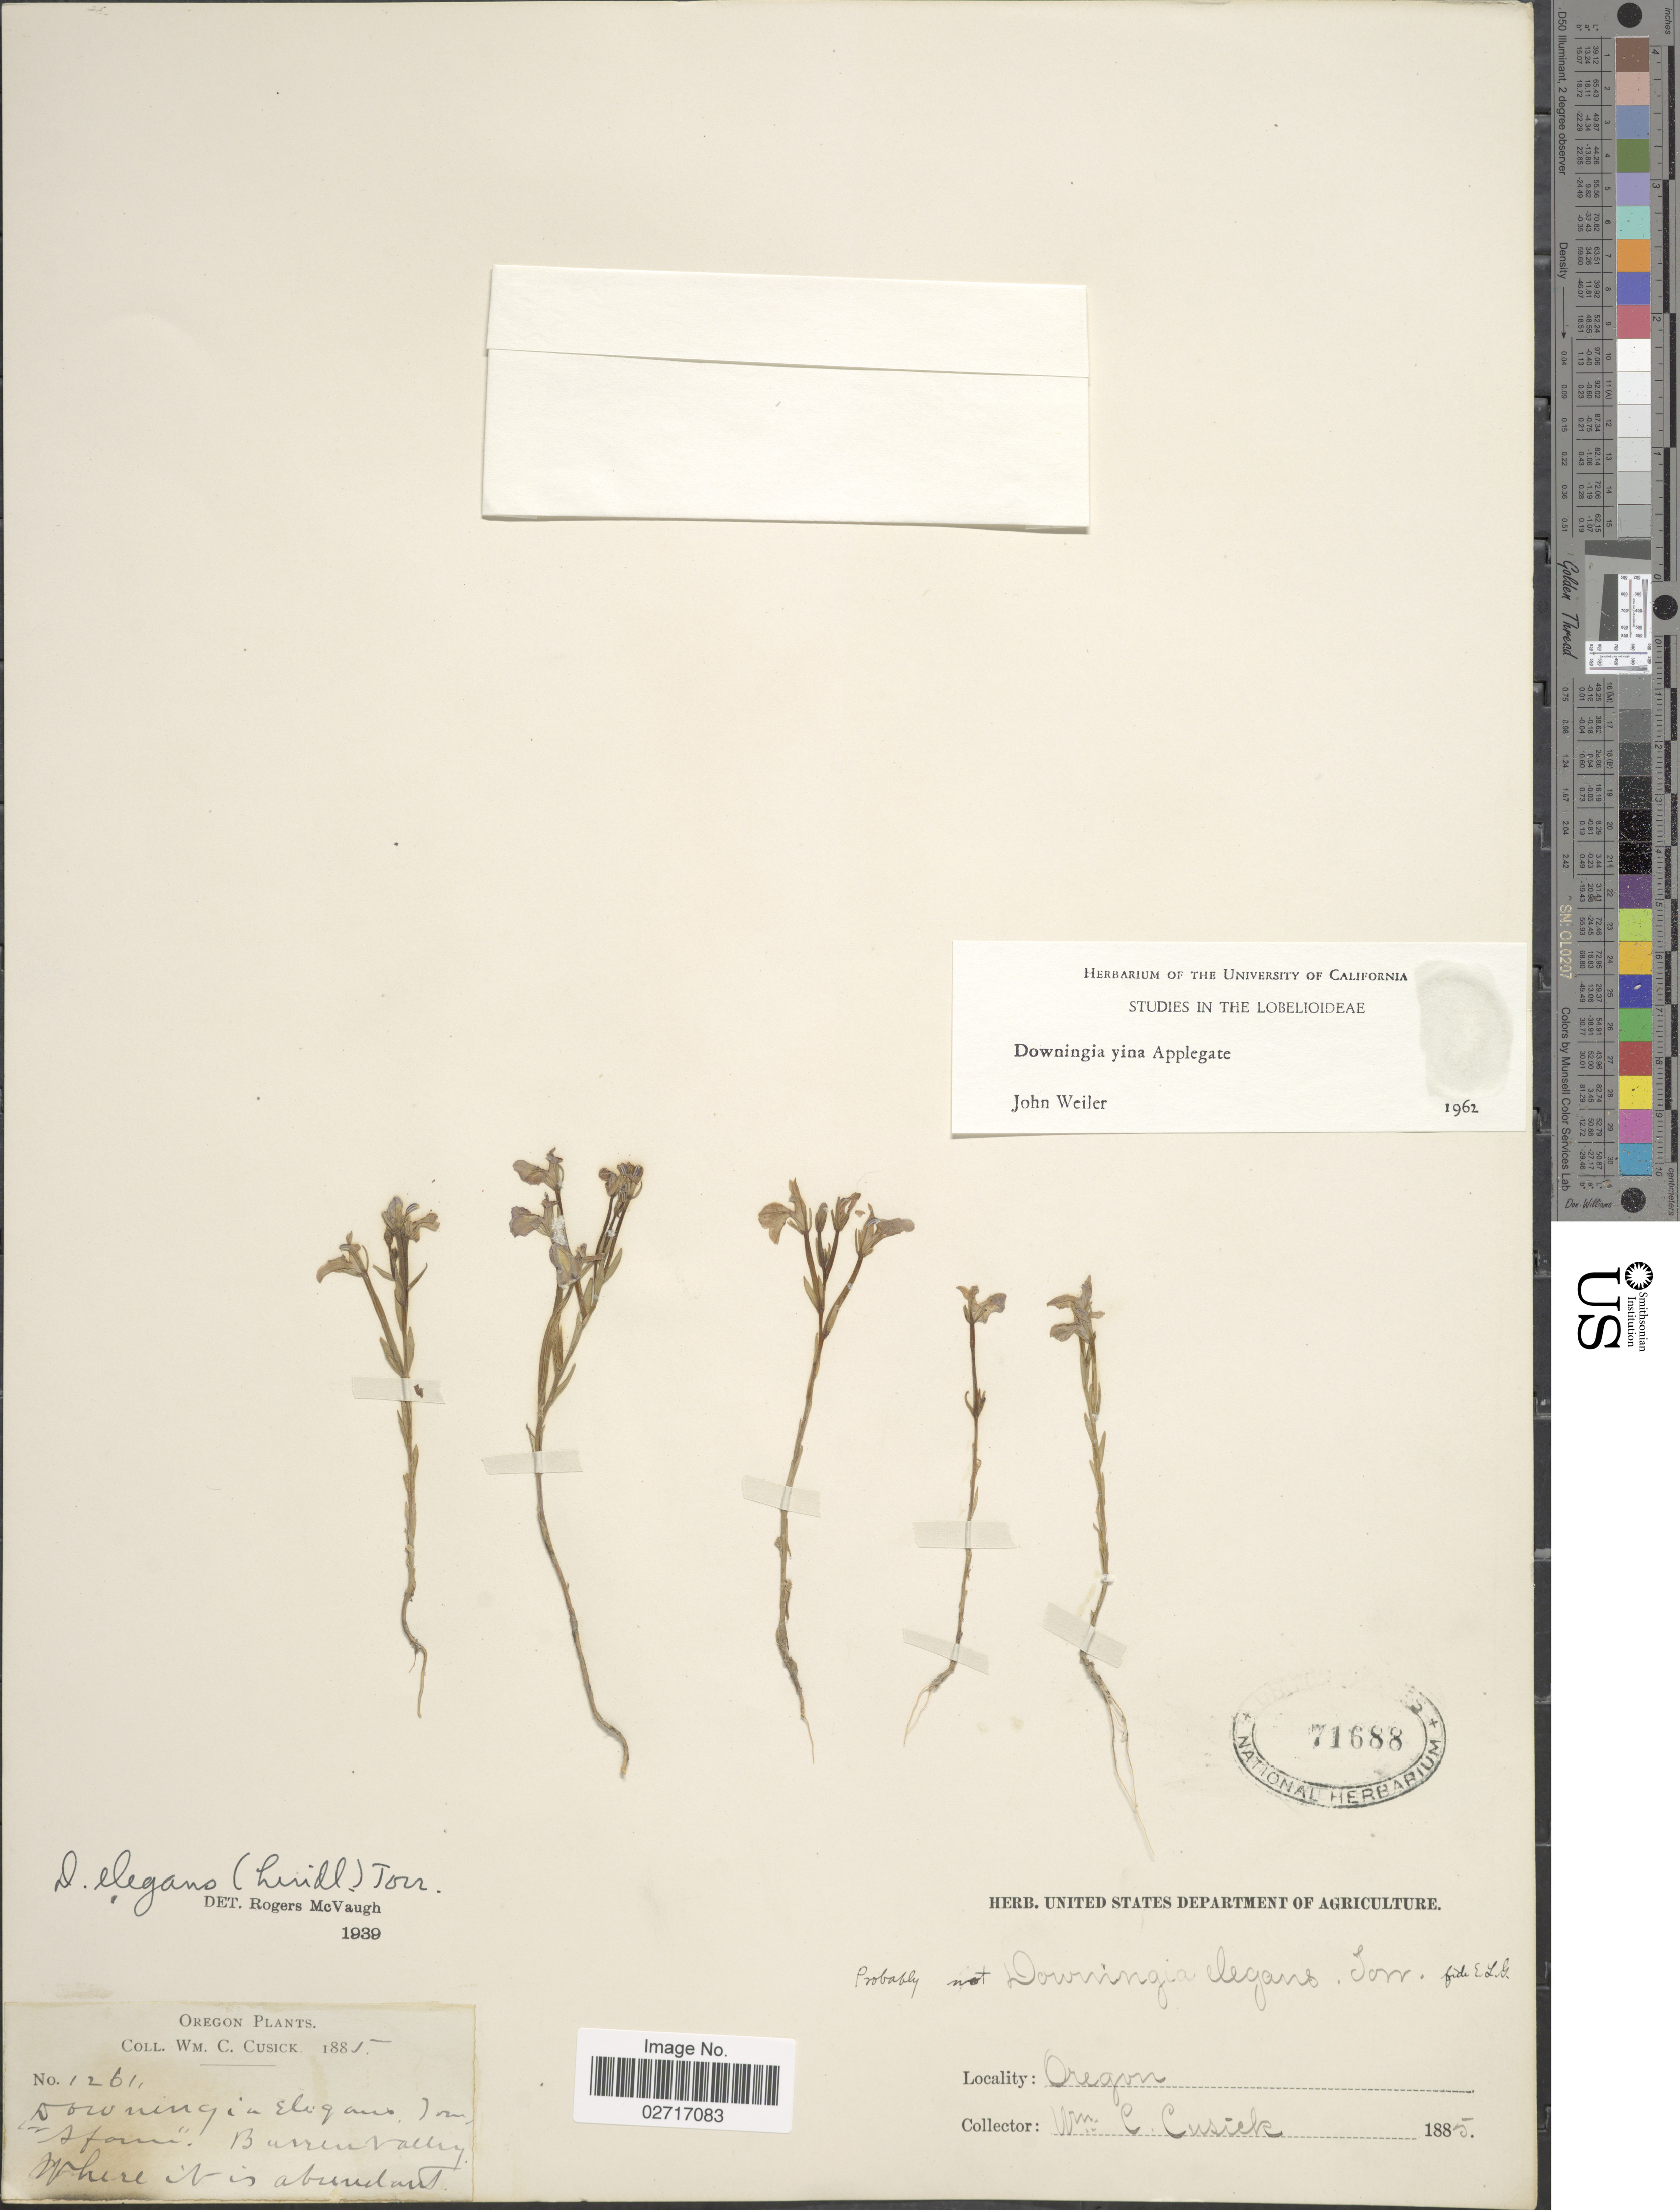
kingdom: Plantae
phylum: Tracheophyta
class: Magnoliopsida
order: Asterales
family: Campanulaceae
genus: Downingia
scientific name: Downingia yina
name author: Applegate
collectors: W. C. Cusick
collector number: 1261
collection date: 1885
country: United States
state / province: Oregon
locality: Barren Valley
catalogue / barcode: US 71688